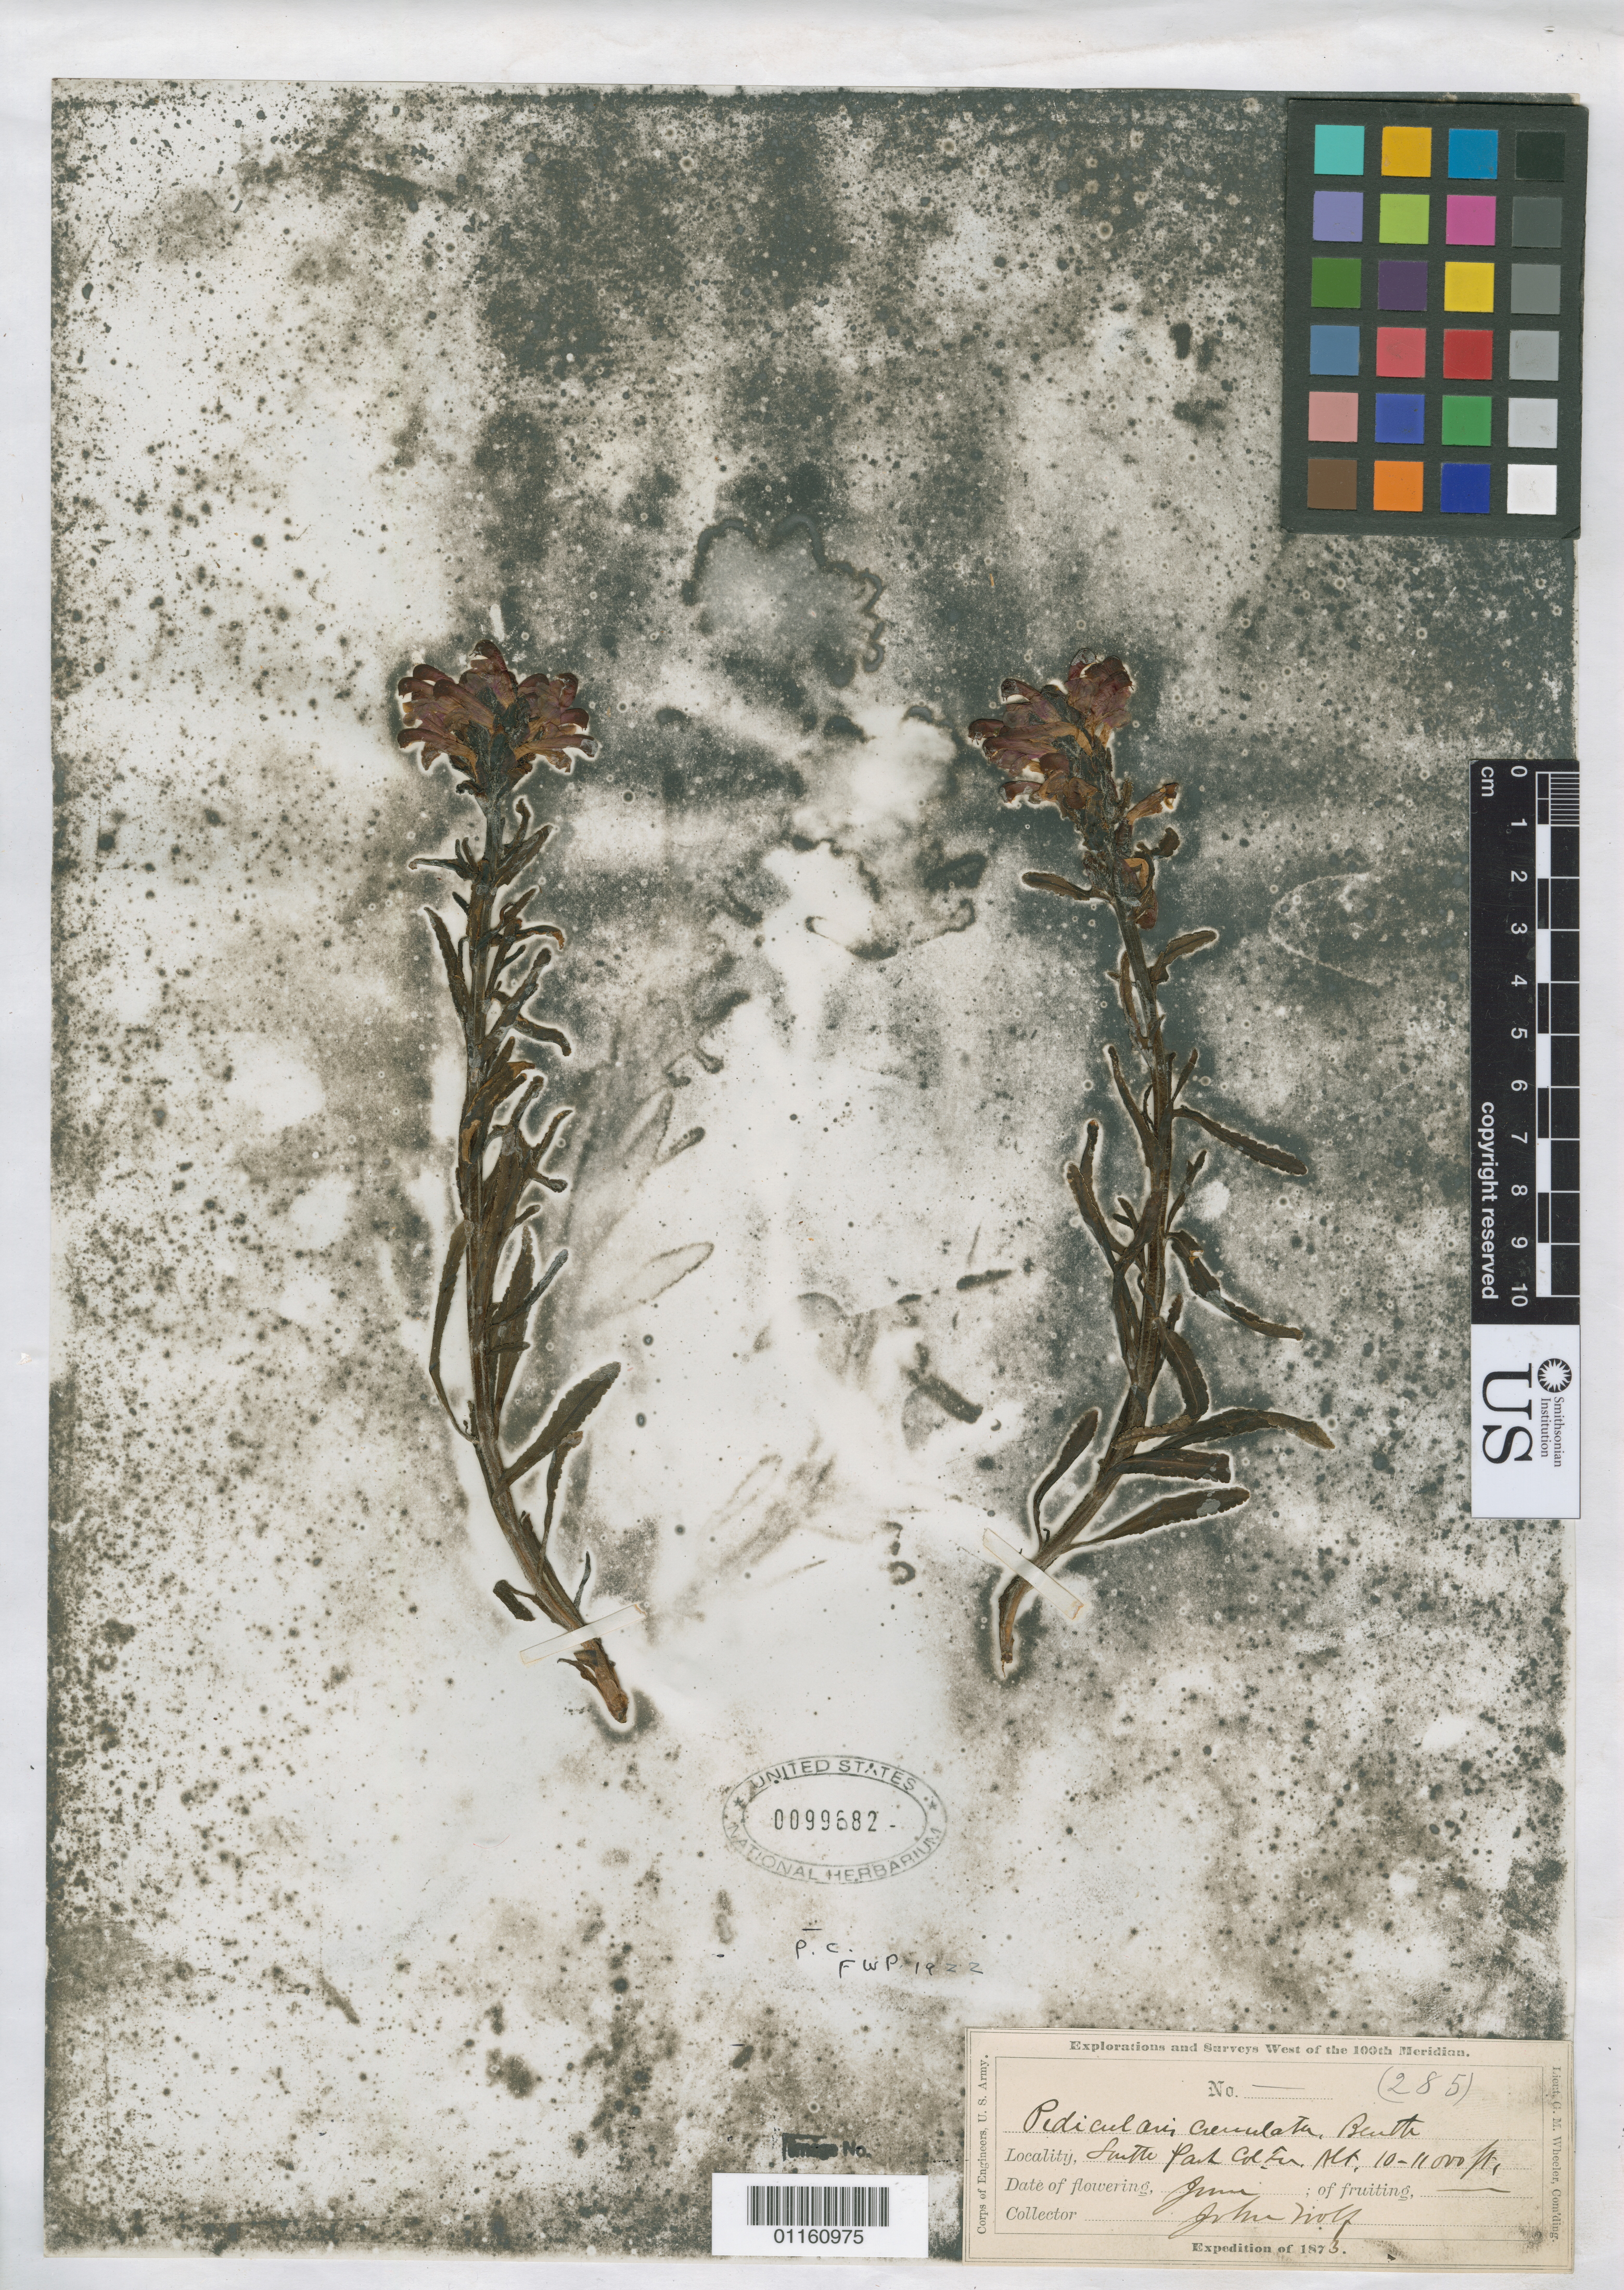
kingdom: Plantae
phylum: Tracheophyta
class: Magnoliopsida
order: Lamiales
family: Orobanchaceae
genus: Pedicularis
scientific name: Pedicularis crenulata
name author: Benth.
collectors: J. Wolf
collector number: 285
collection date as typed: jun1873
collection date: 1873-06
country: United States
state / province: Colorado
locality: Smith Park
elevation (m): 3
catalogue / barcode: US 99682